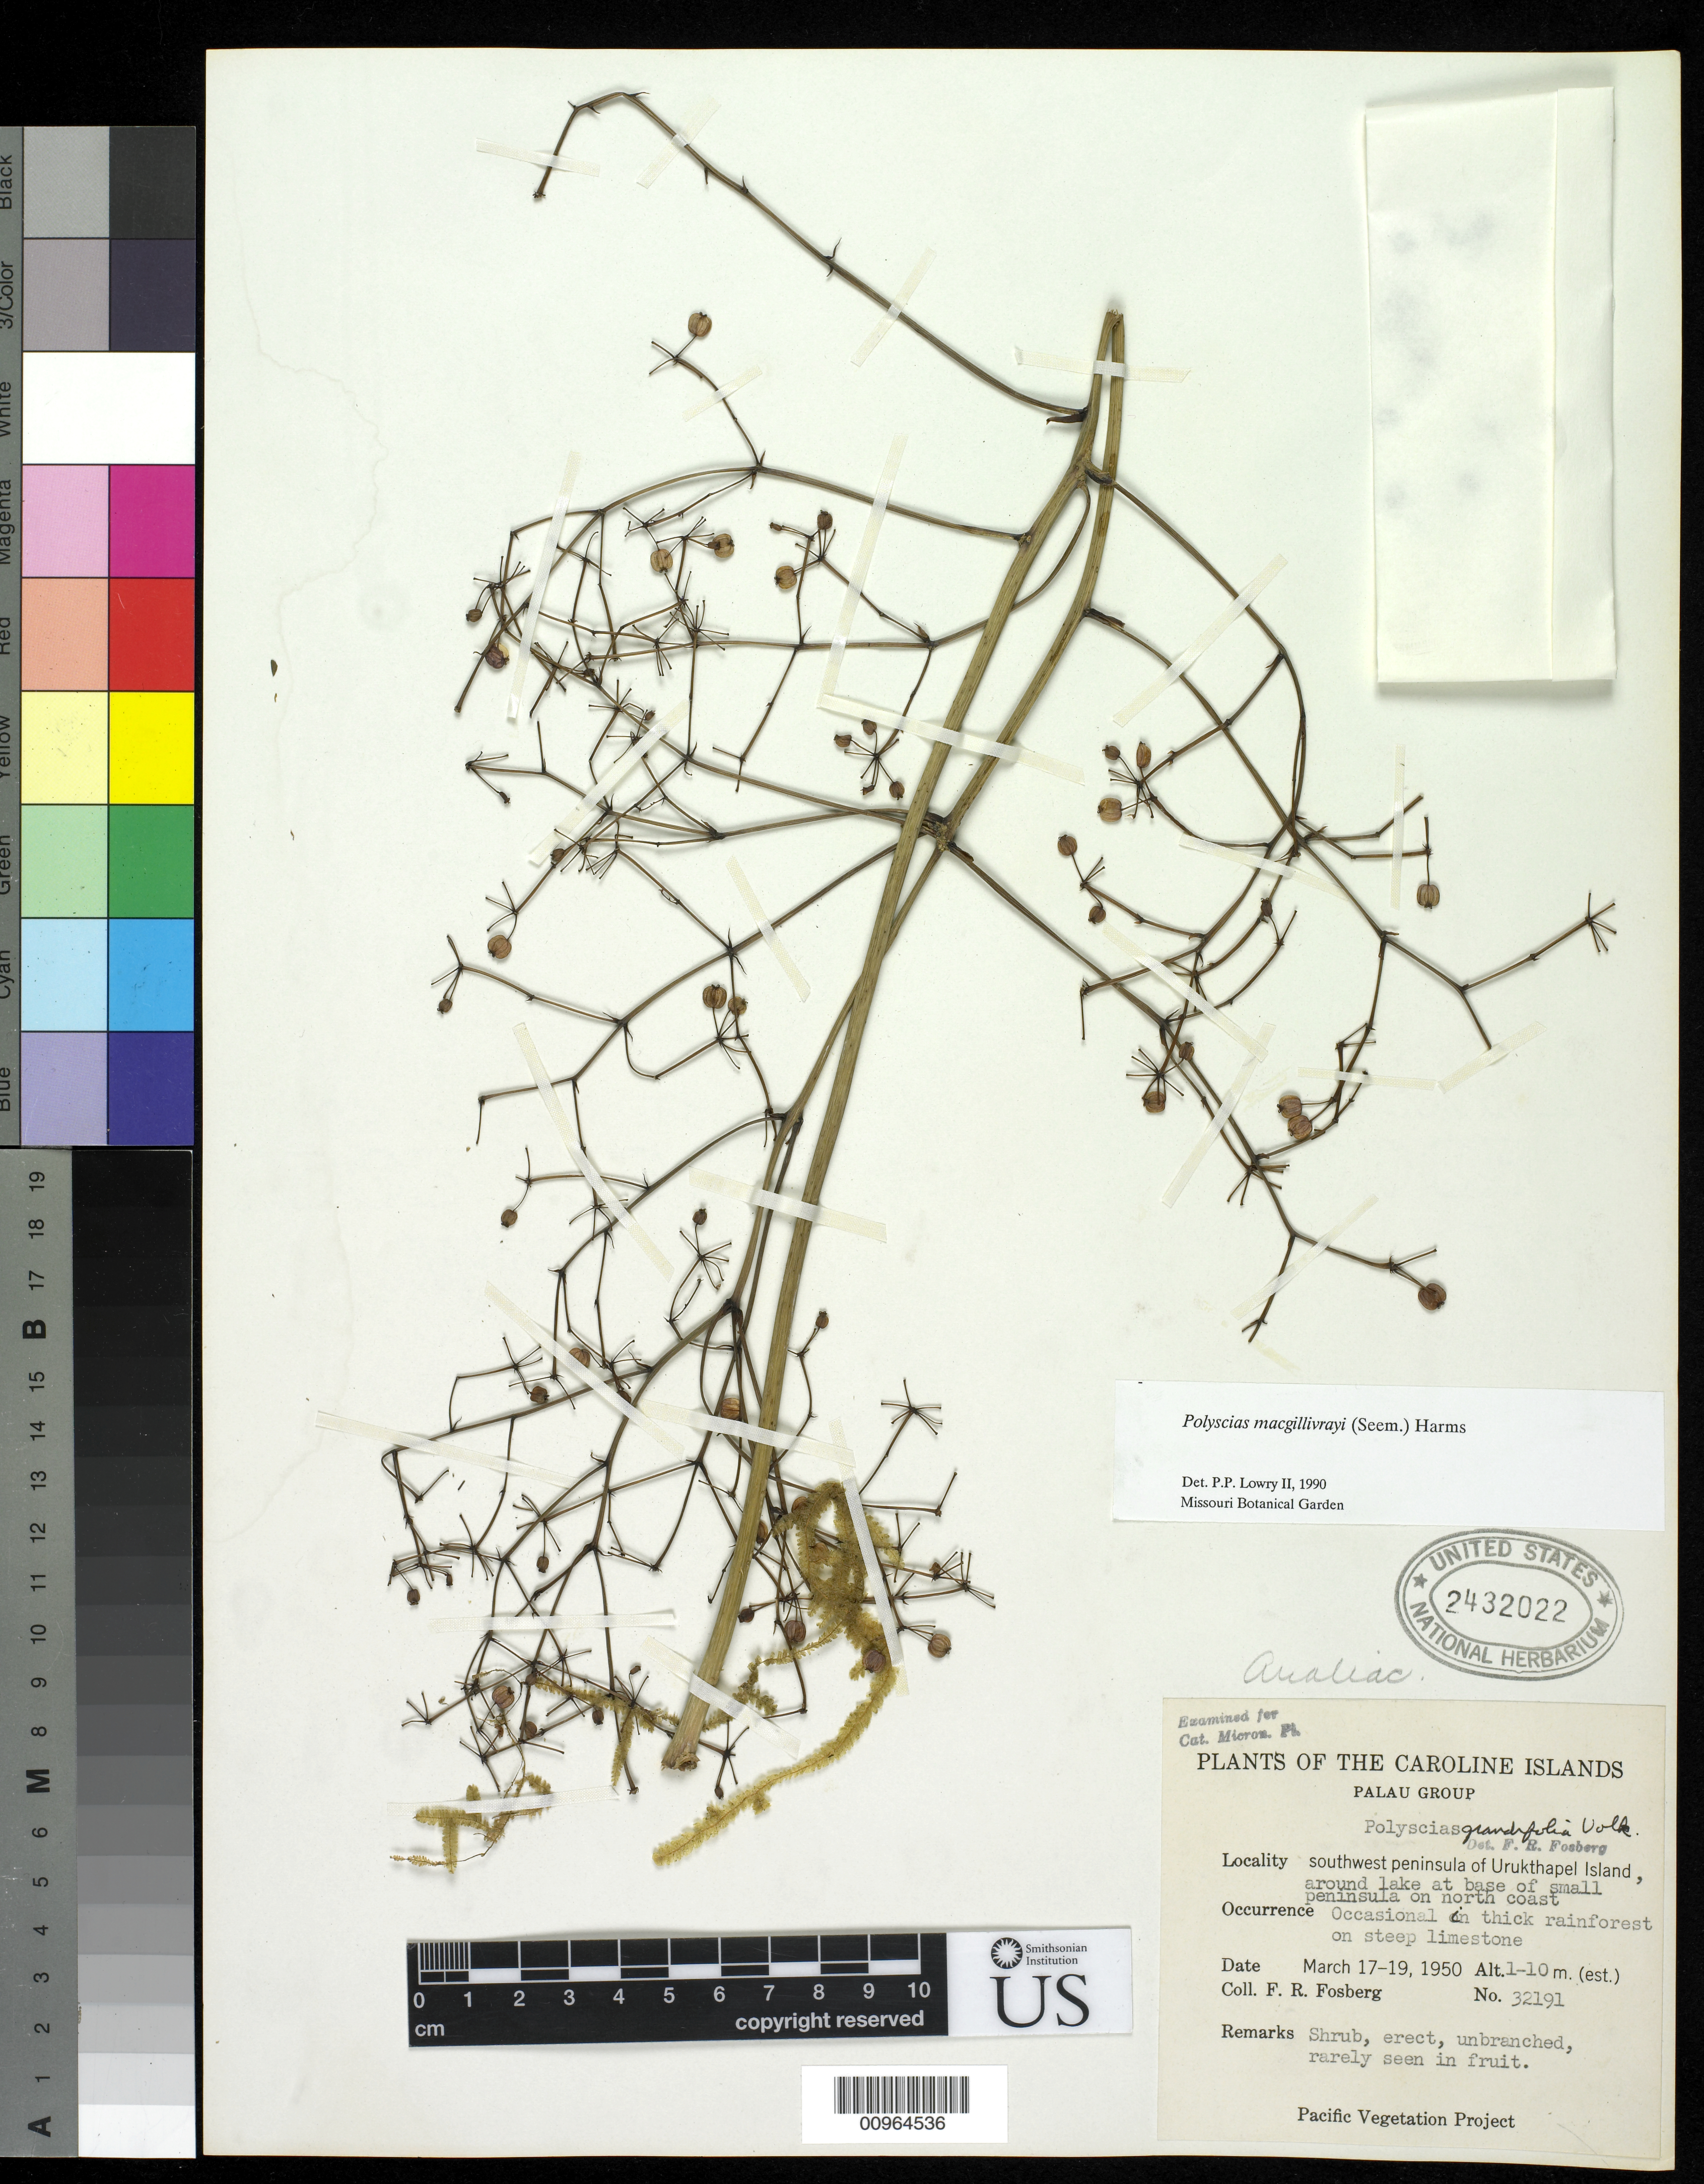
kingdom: Plantae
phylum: Tracheophyta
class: Magnoliopsida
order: Apiales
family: Araliaceae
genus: Polyscias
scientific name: Polyscias macgillivrayi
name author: Harms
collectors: F. R. Fosberg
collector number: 32191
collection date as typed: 17 Mar 1950 to 19 Mar 1950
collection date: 1950-03-17/1950-03-19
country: Palau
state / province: Koror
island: Ngeruktabel (Urukthapel)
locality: Southwest peninsula. Around lake at base of small peninsula on north coast.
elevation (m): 1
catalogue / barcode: US 2432022